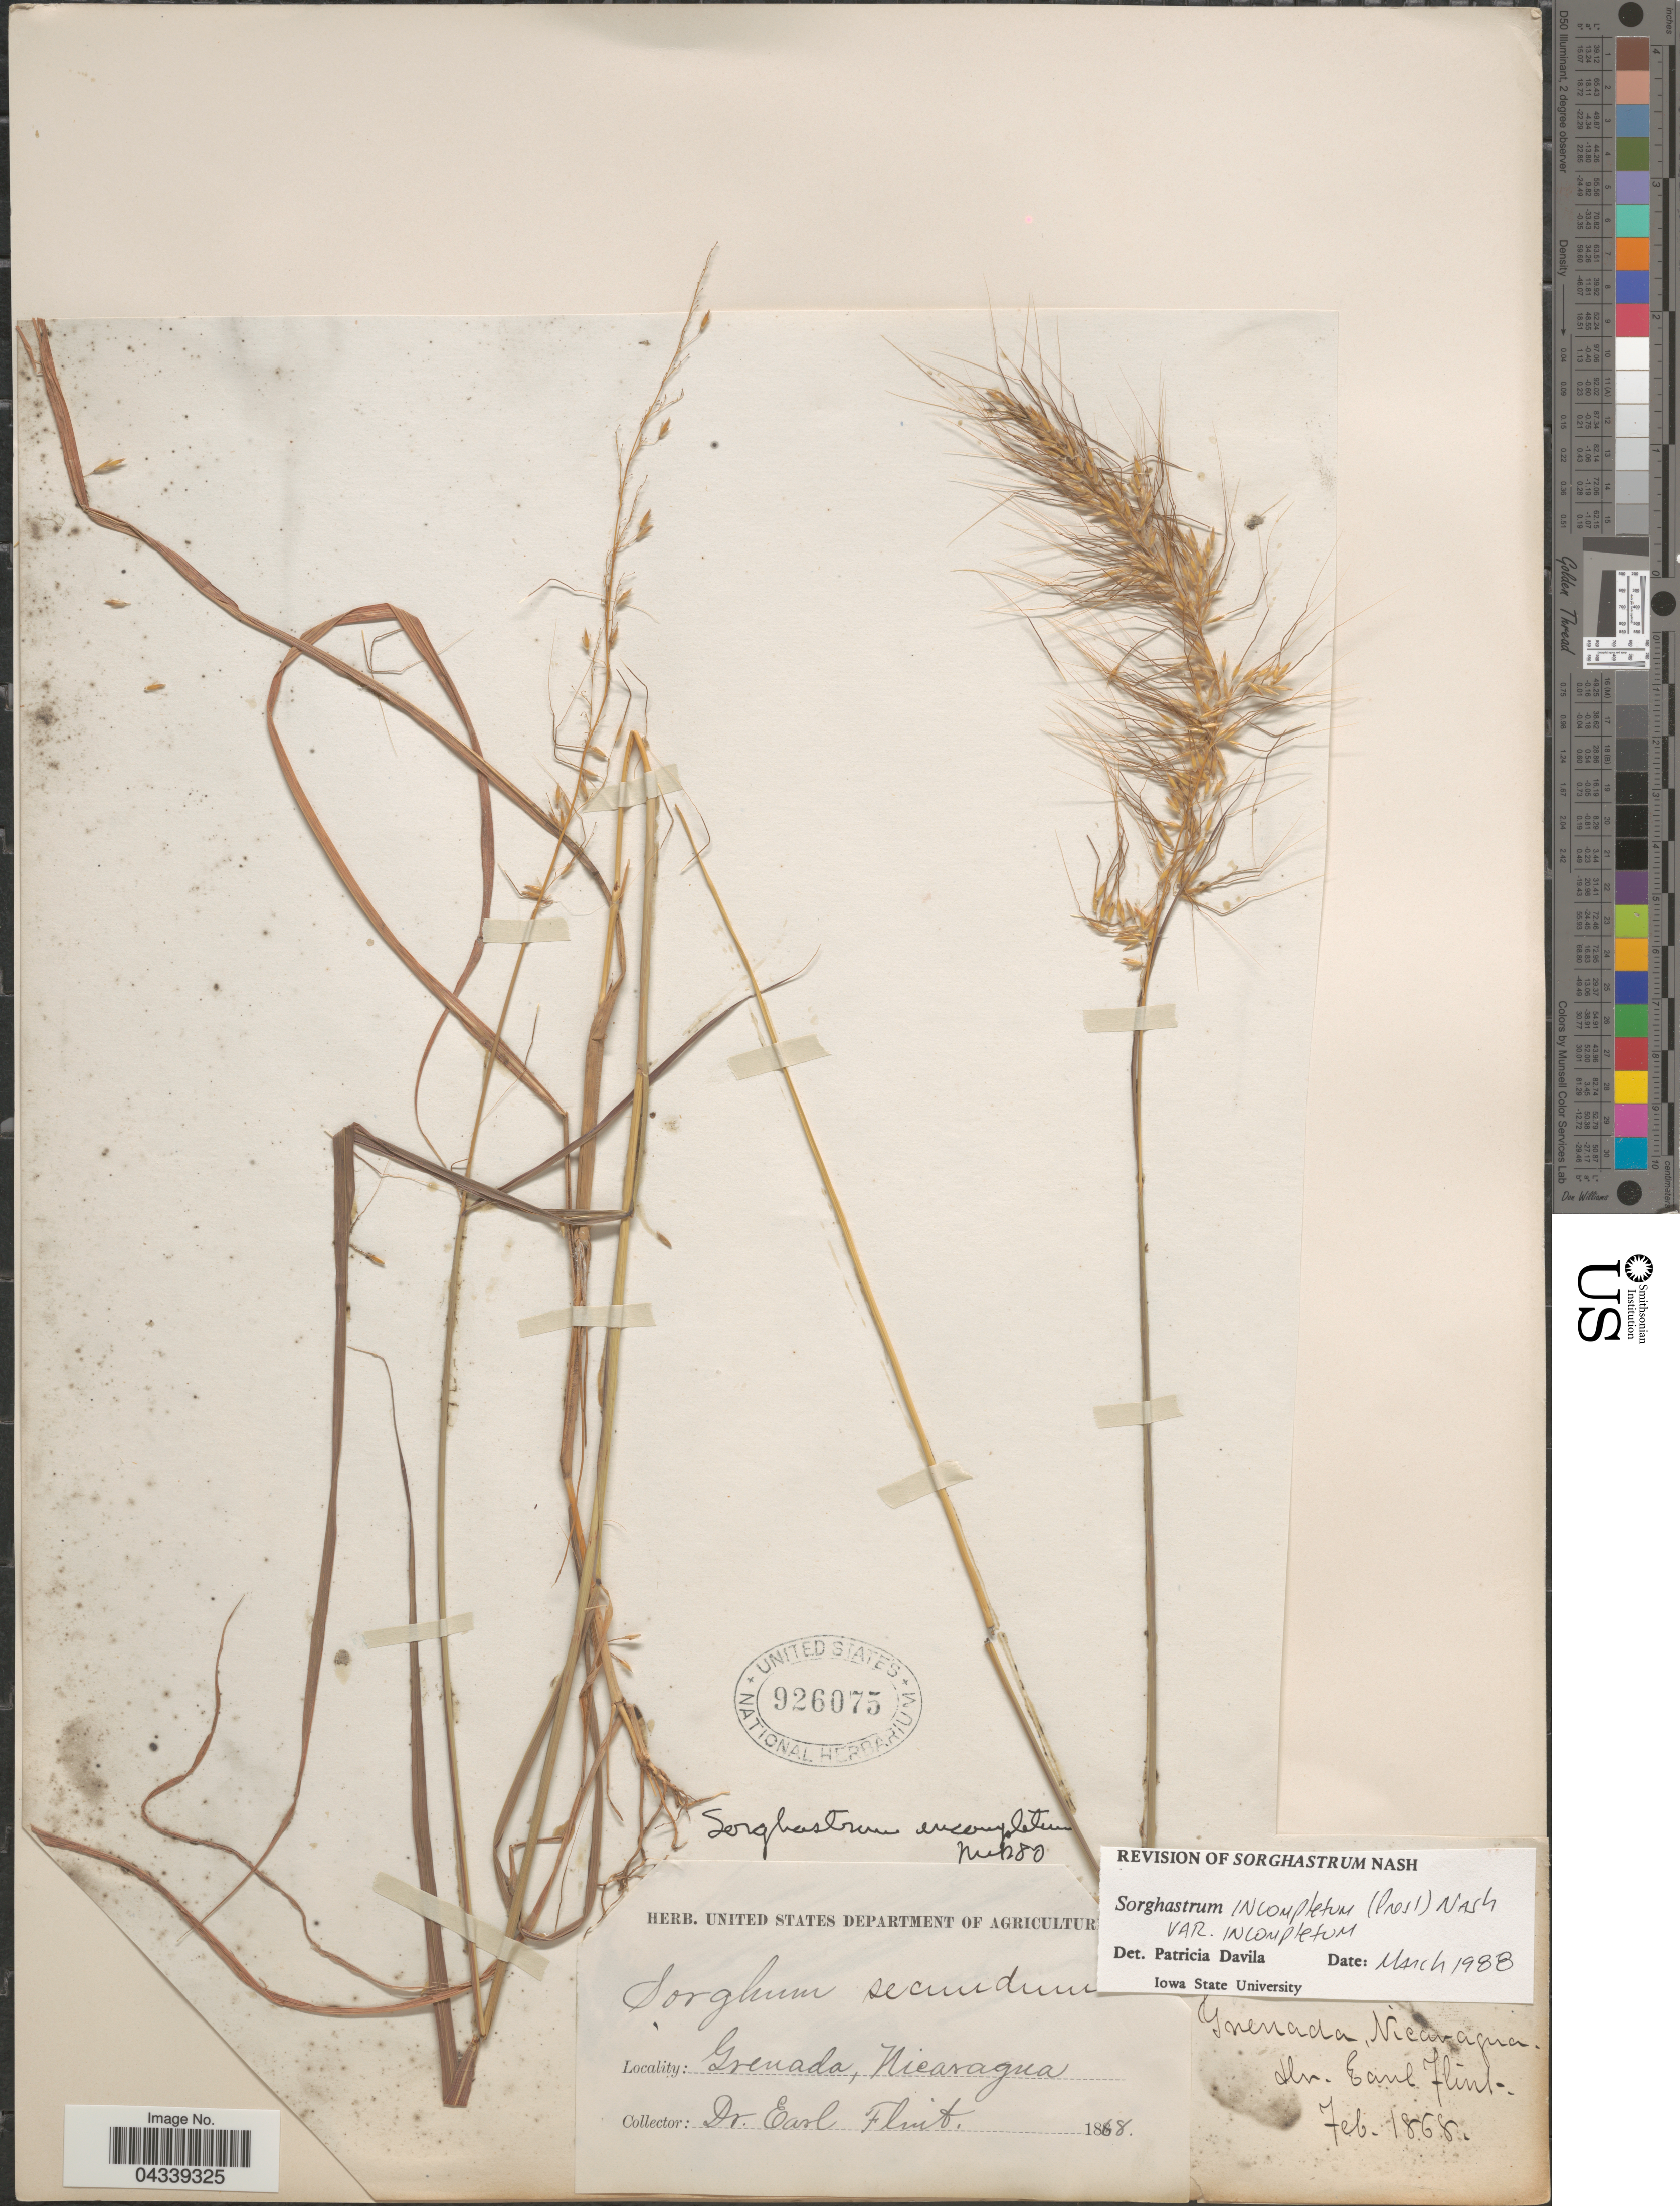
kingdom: Plantae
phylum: Tracheophyta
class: Liliopsida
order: Poales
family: Poaceae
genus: Sorghastrum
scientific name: Sorghastrum incompletum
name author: (J. Presl) Nash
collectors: E. Flint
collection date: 1868-02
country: Nicaragua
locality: Grenada.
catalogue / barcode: US 926075